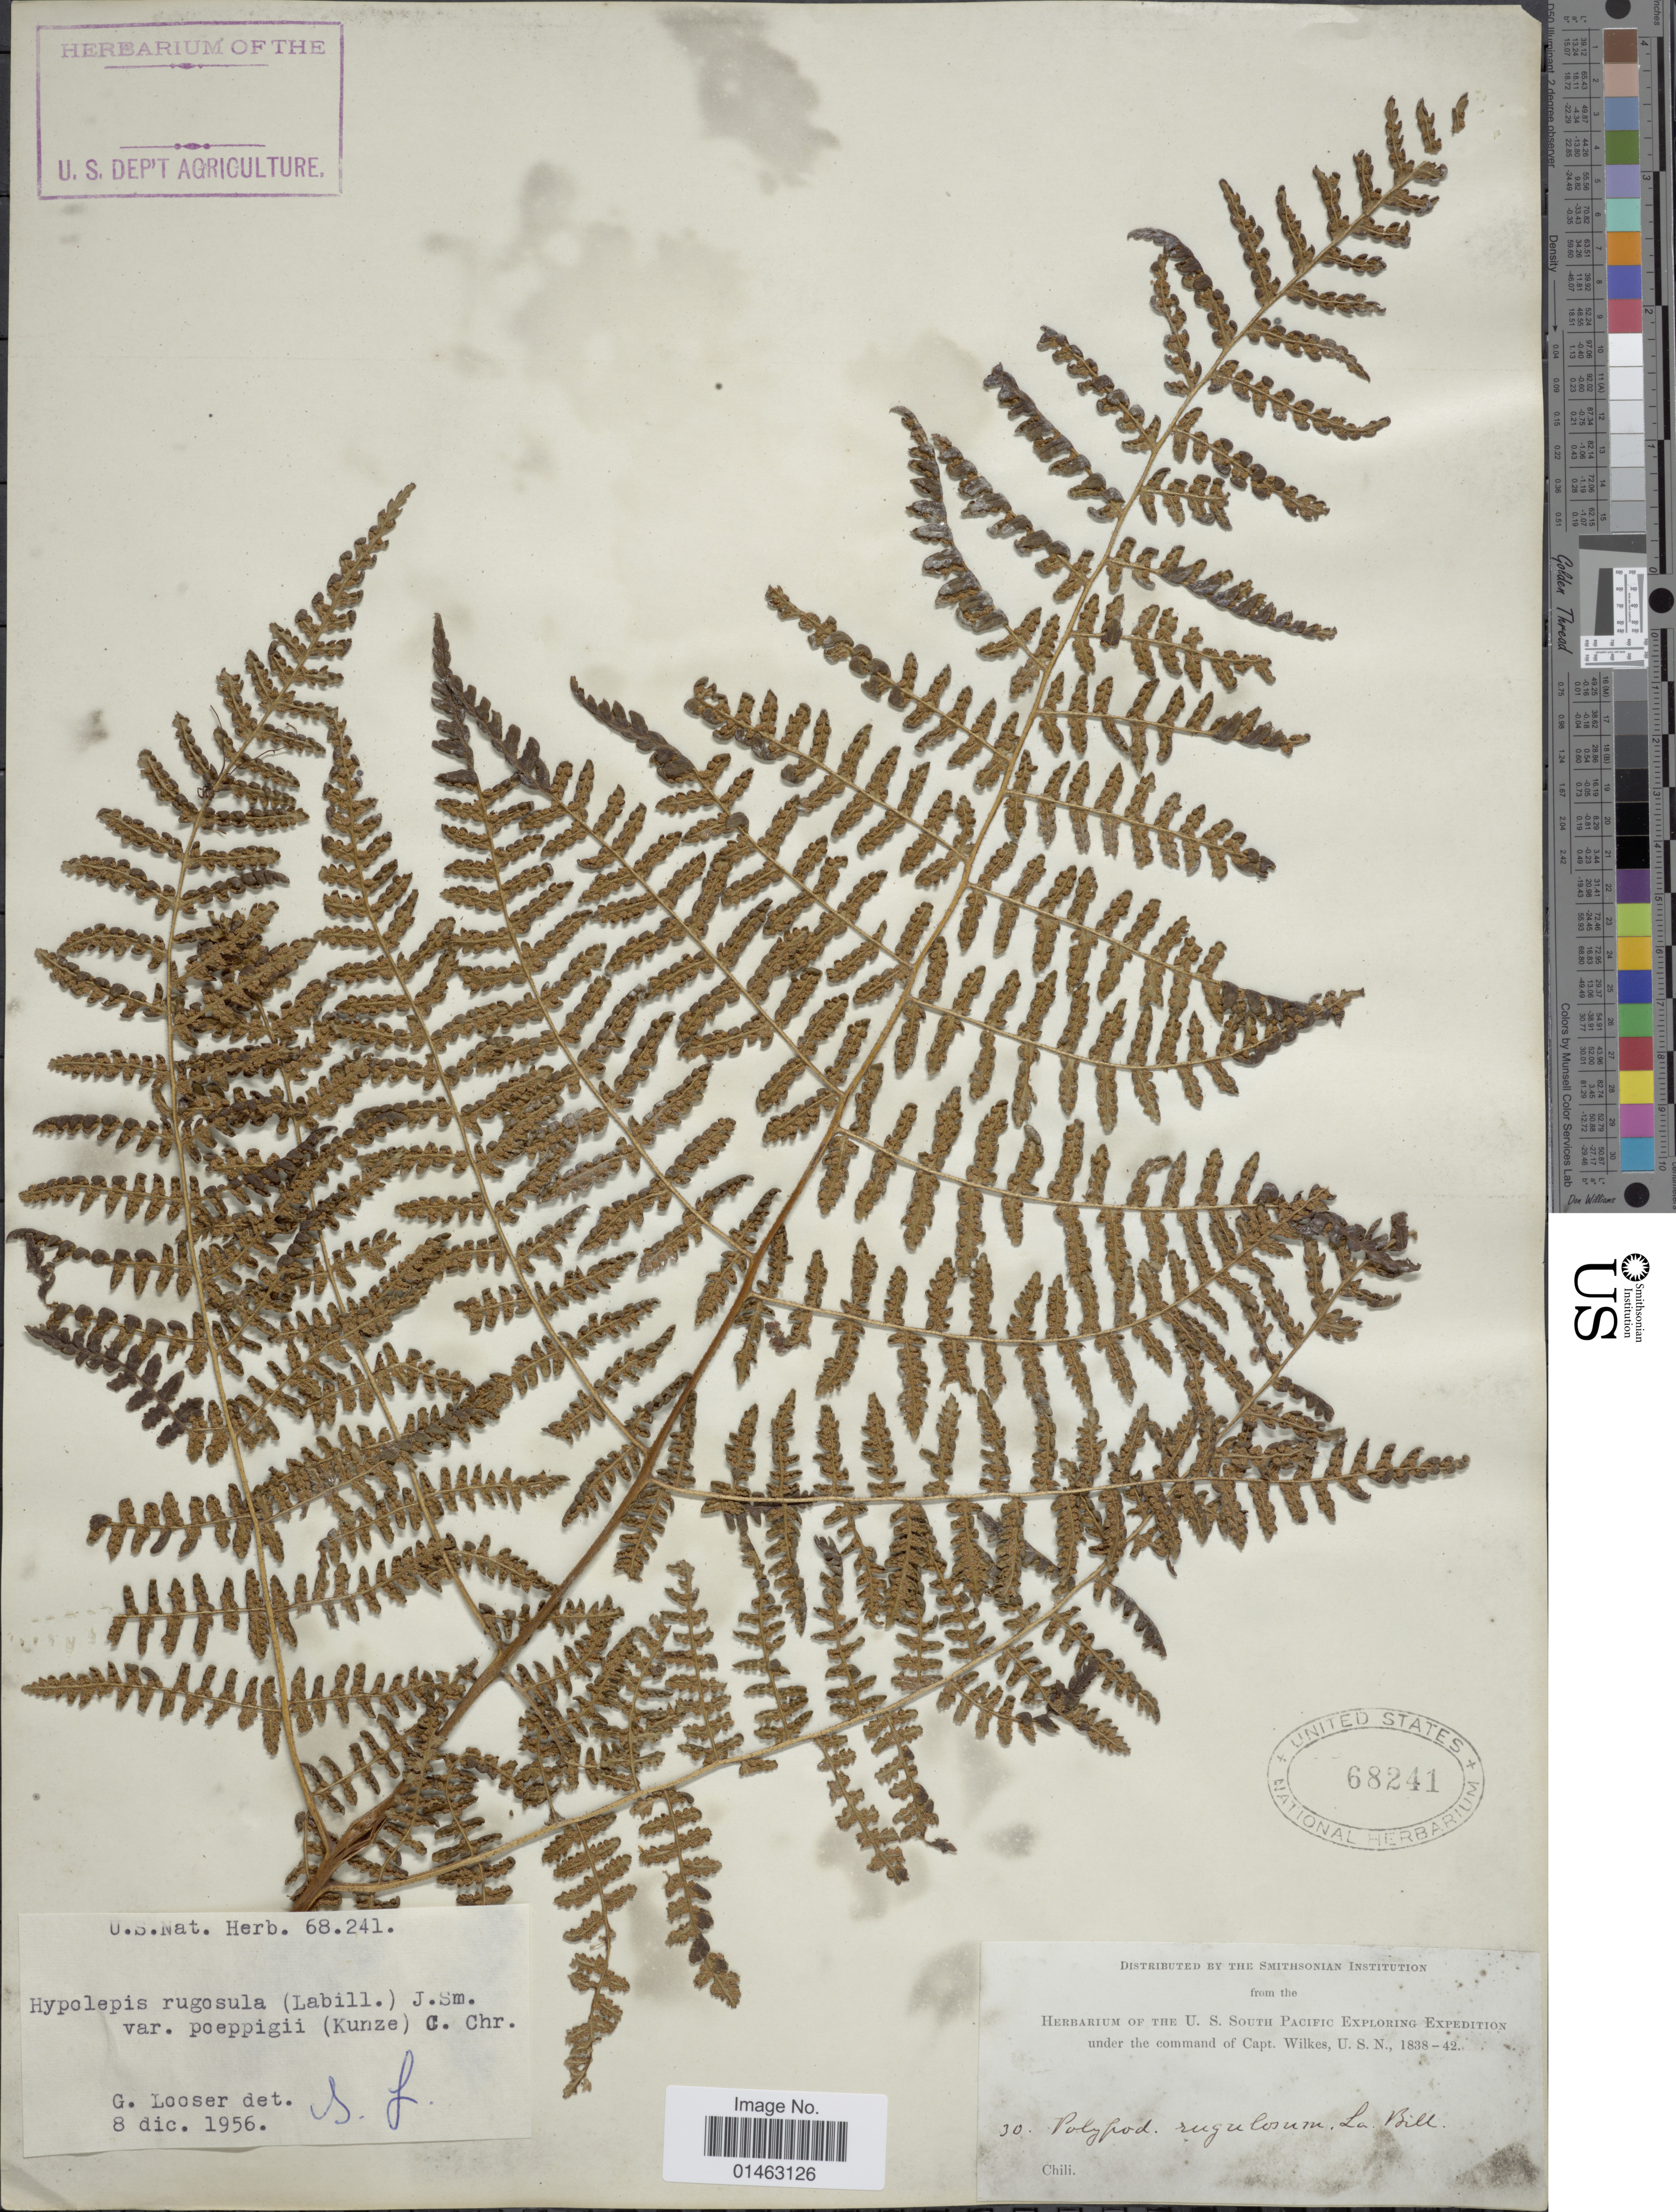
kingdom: Plantae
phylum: Tracheophyta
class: Polypodiopsida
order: Polypodiales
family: Dennstaedtiaceae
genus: Hypolepis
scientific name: Hypolepis rugosula var. poeppigii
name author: C. Chr. ex Skottsb.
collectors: Wilkes Explor. Exped.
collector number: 30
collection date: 1838/1842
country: Chile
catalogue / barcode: US 68241